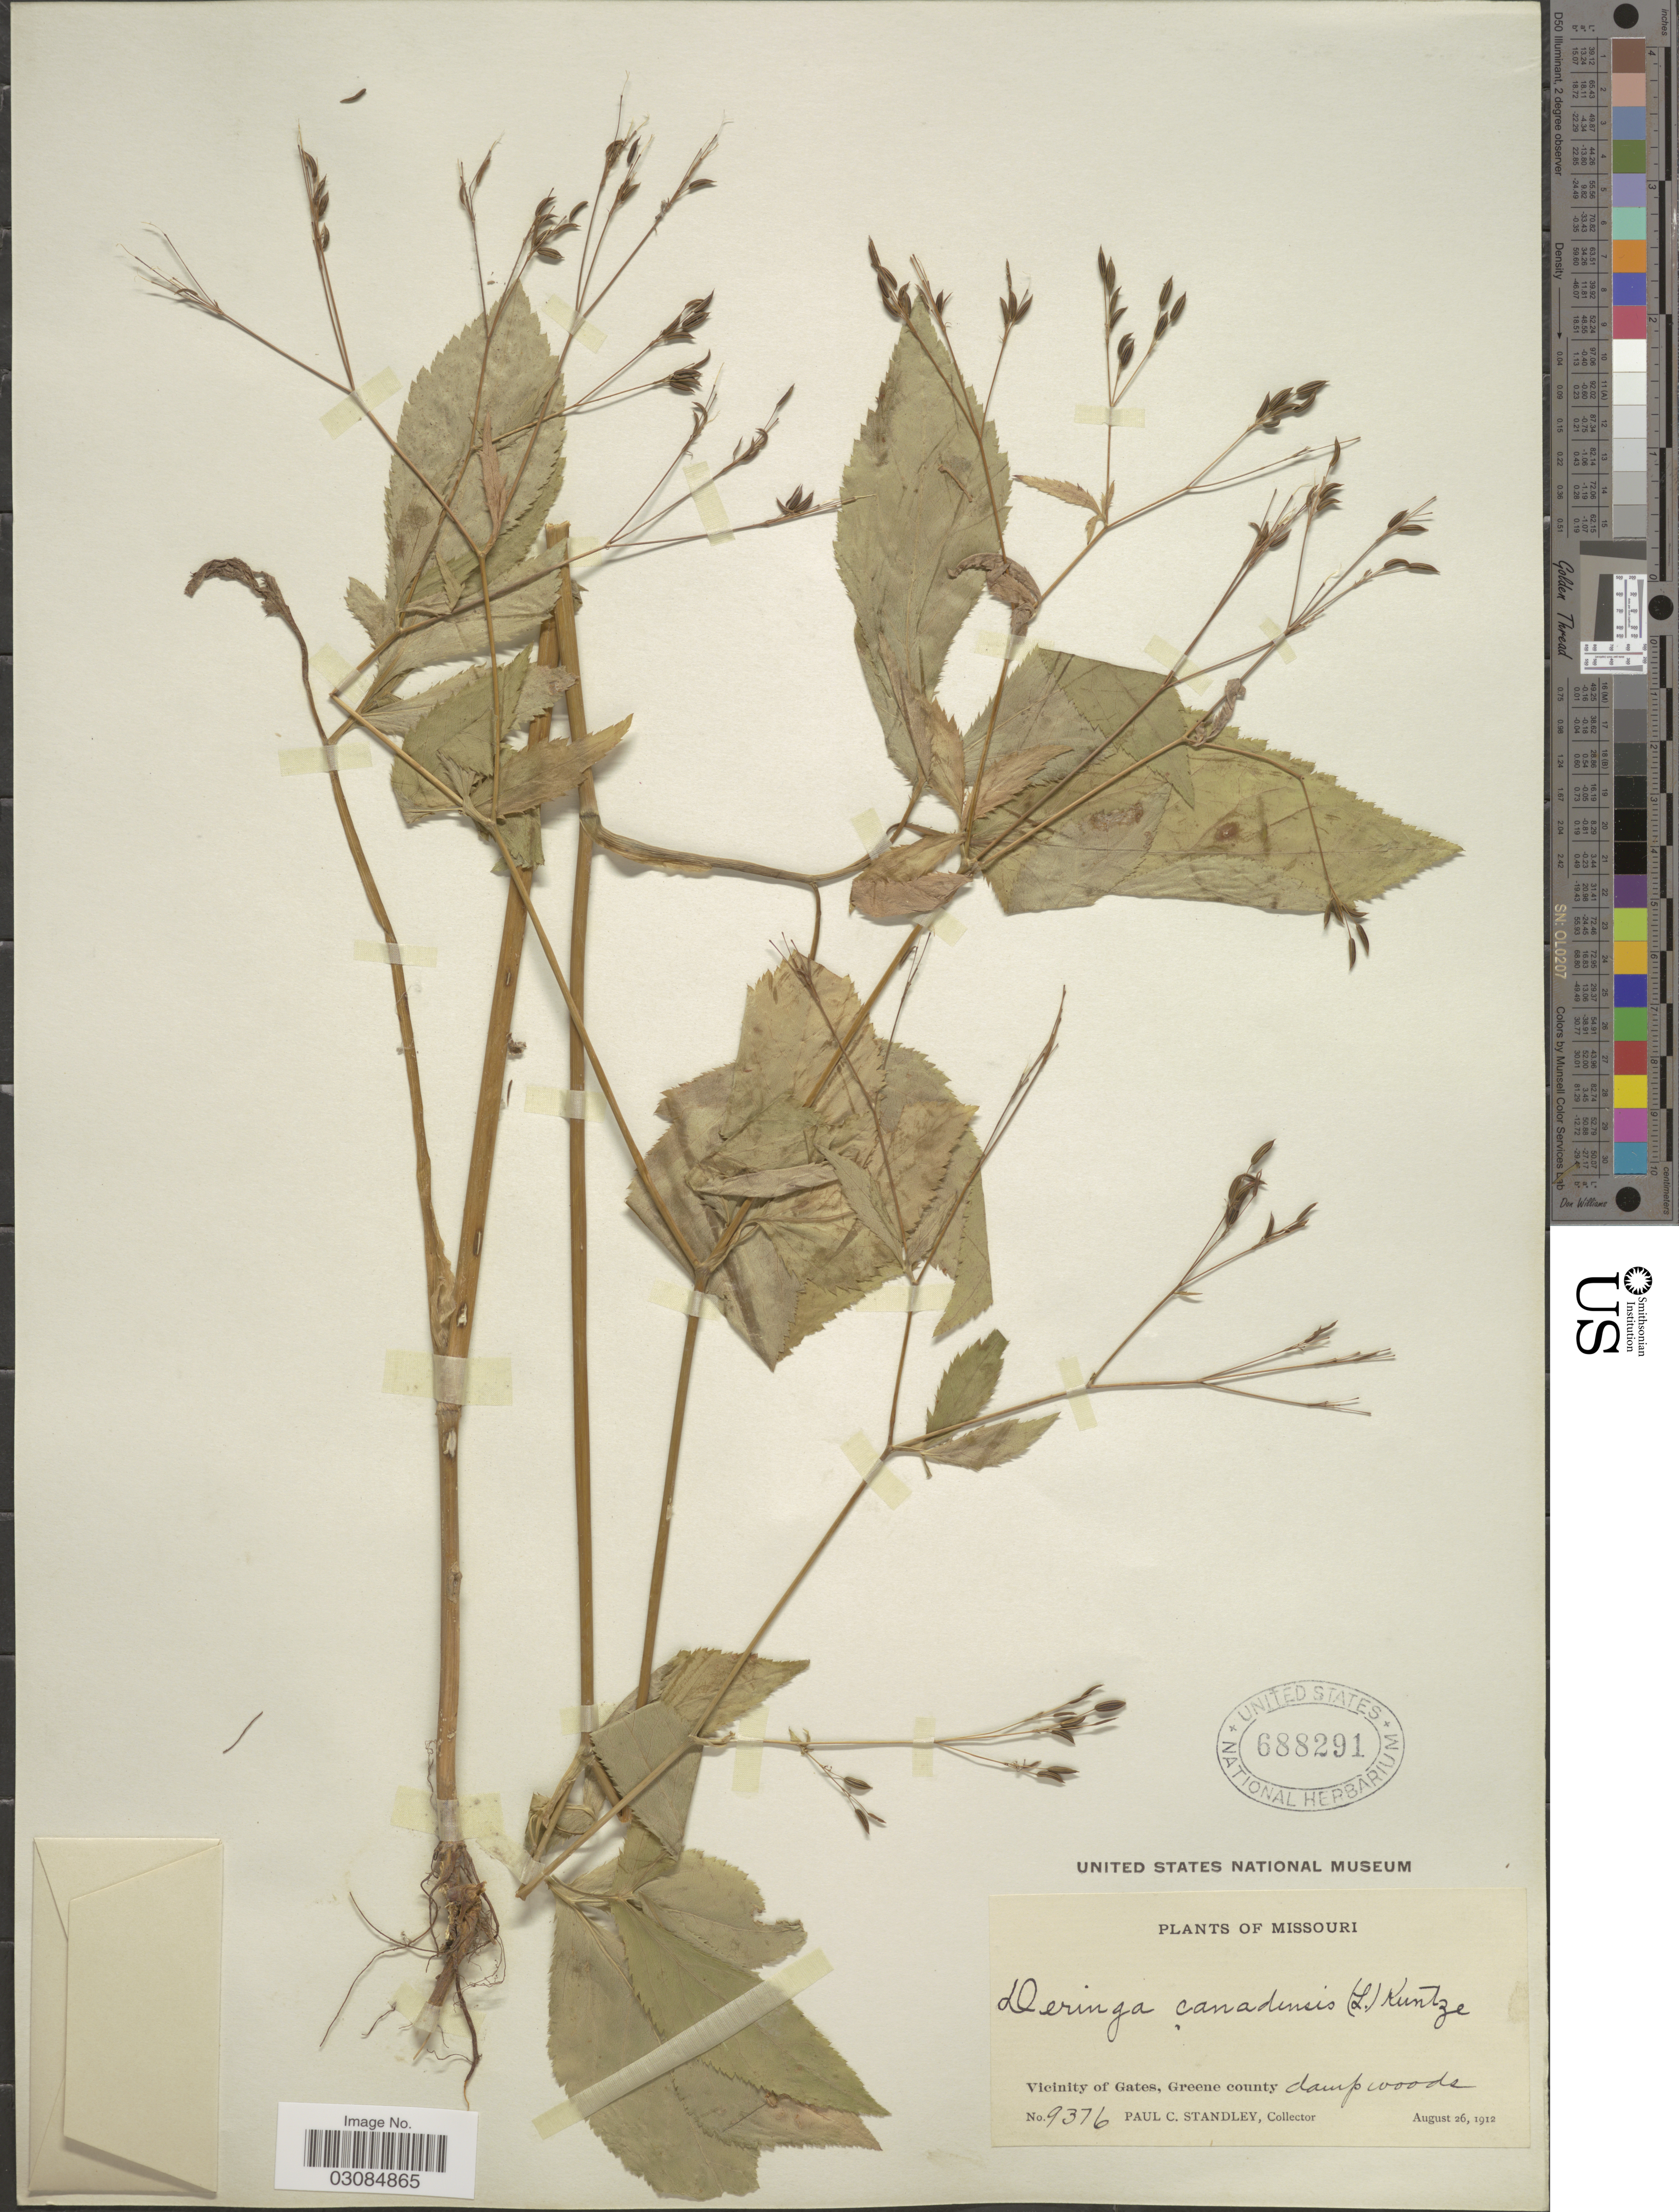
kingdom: Plantae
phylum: Tracheophyta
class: Magnoliopsida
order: Apiales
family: Apiaceae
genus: Cryptotaenia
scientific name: Cryptotaenia canadensis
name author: (L.) DC.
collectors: P. C. Standley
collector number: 9376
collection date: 1912-08-26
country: United States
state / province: Missouri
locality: Vicinity of Gates, Greene county.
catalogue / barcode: US 688291